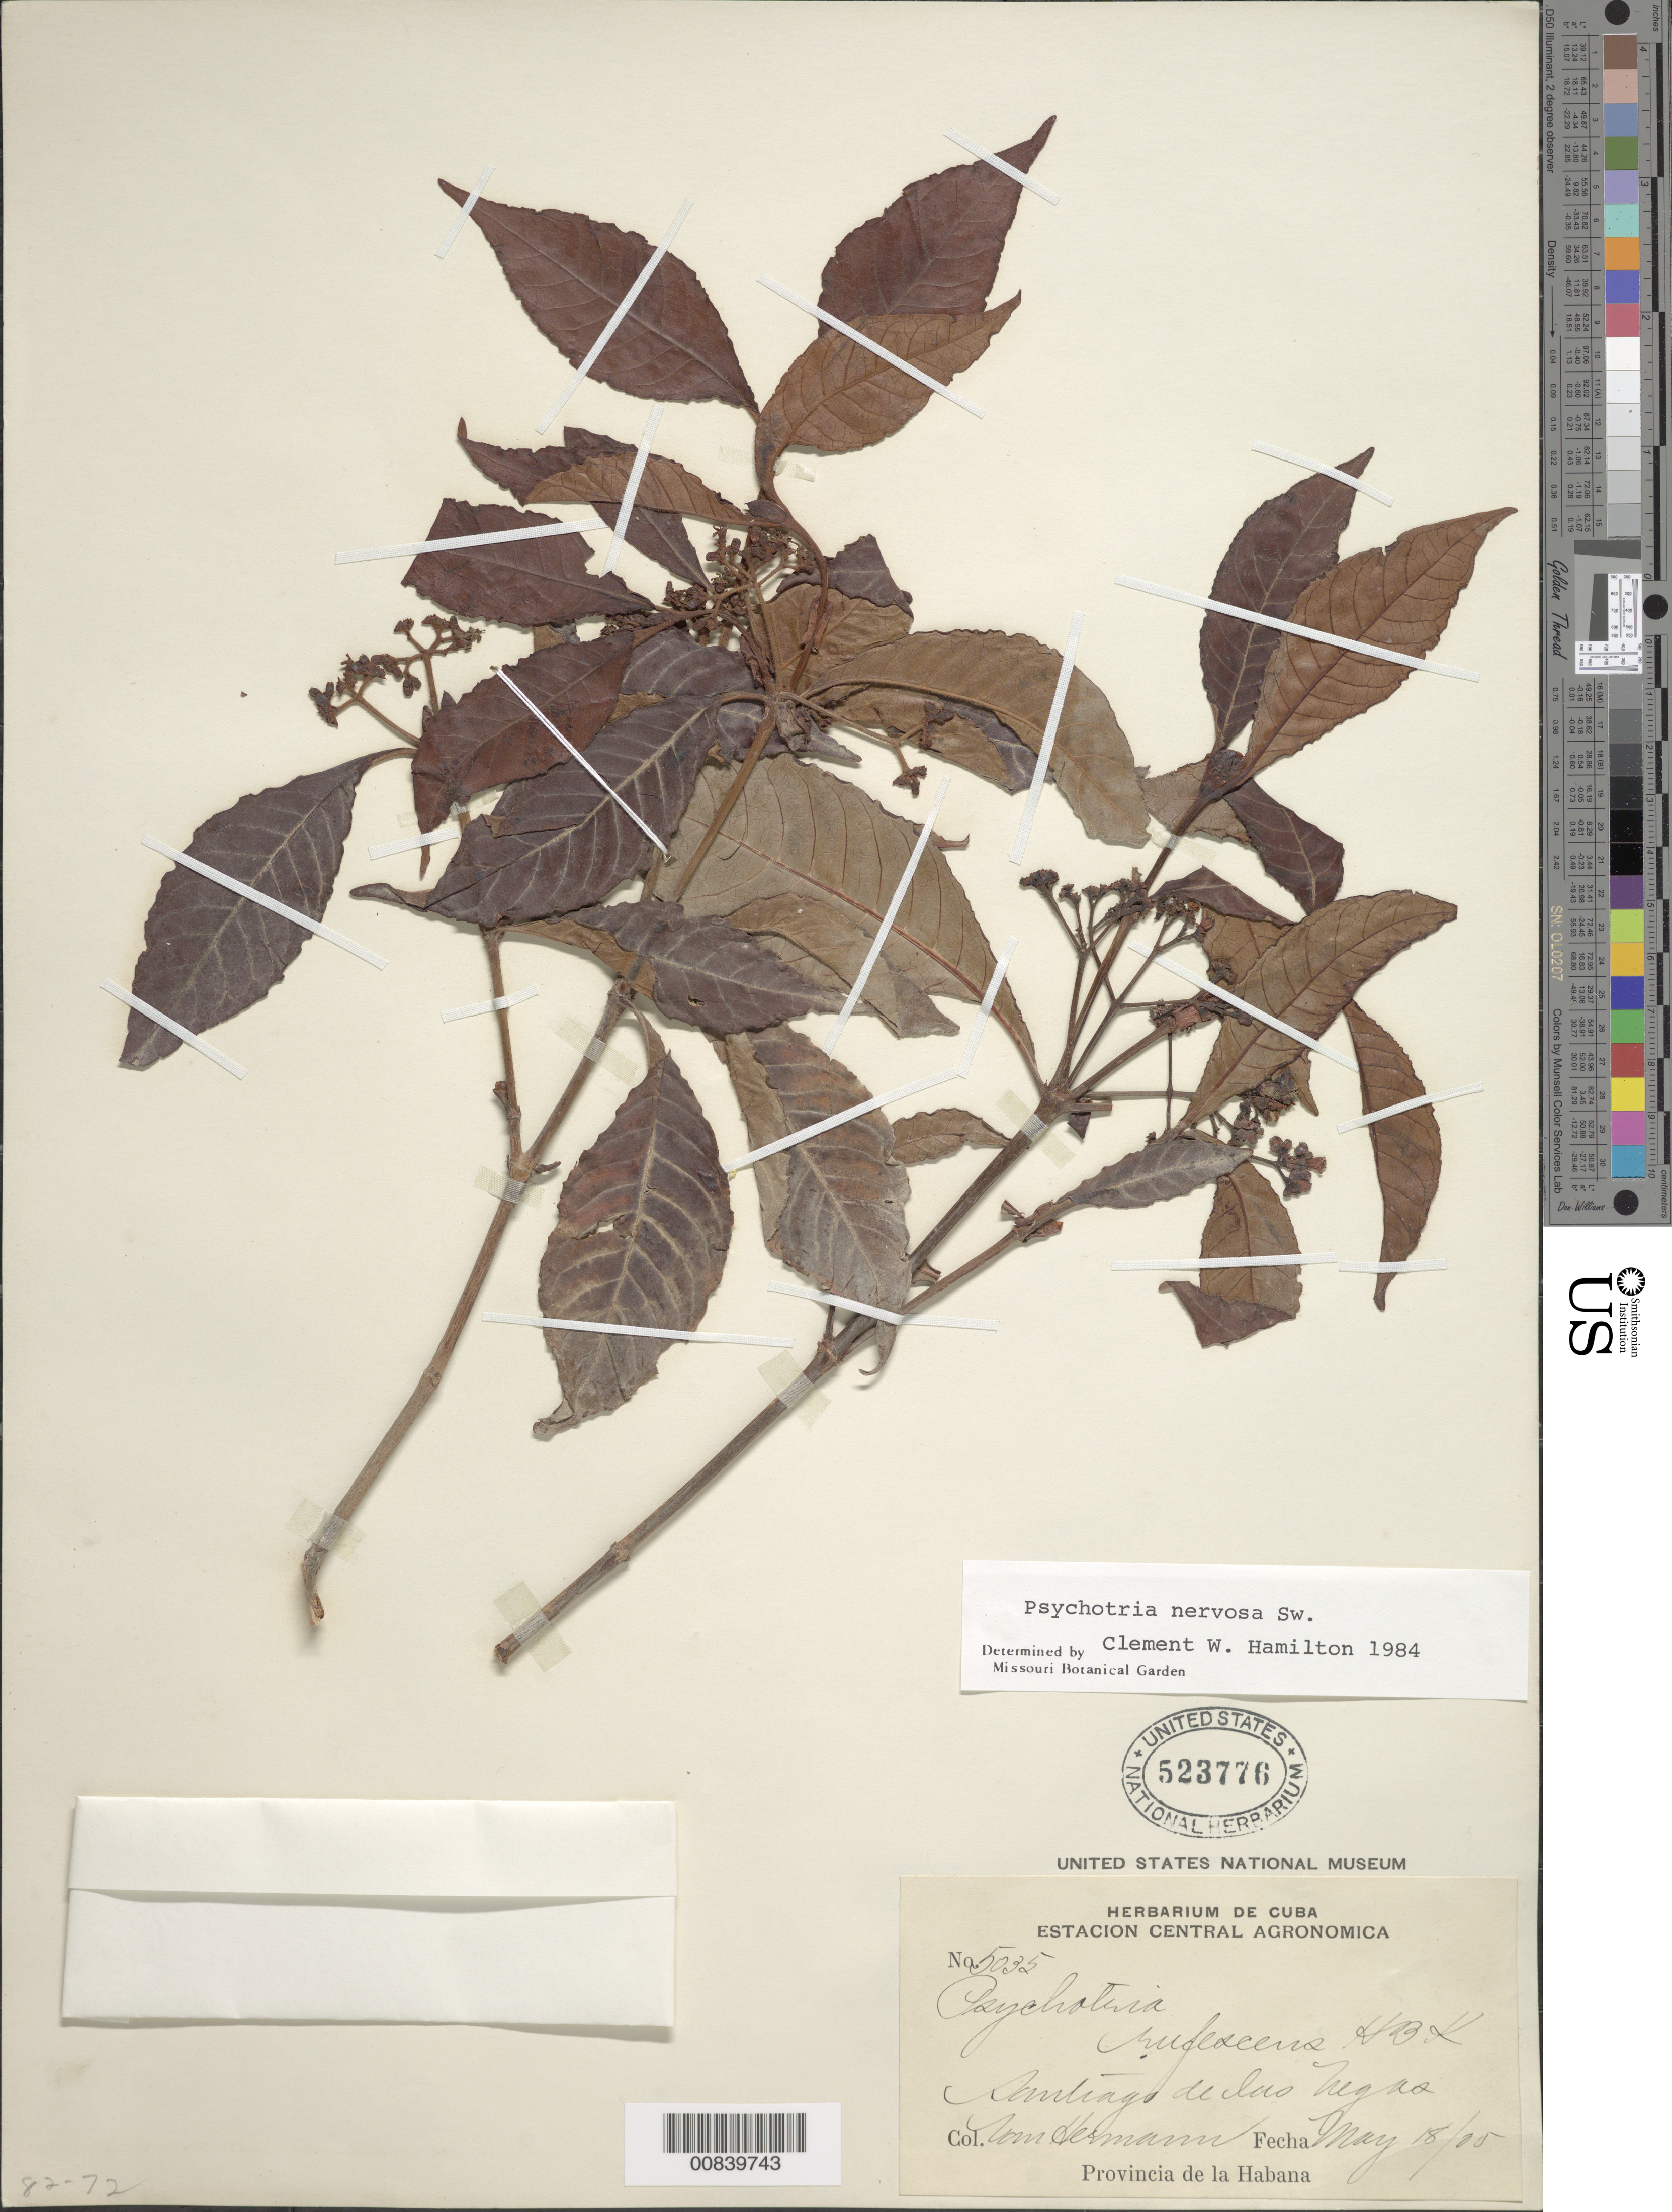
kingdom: Plantae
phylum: Tracheophyta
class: Magnoliopsida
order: Gentianales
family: Rubiaceae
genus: Psychotria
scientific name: Psychotria nervosa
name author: Sw.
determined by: Hamilton, C. W.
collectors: H. A. Van Hermann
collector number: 5035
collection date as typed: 18 May 1900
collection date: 1900-05-18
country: Cuba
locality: Santiago de las Vegas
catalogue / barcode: US 523776